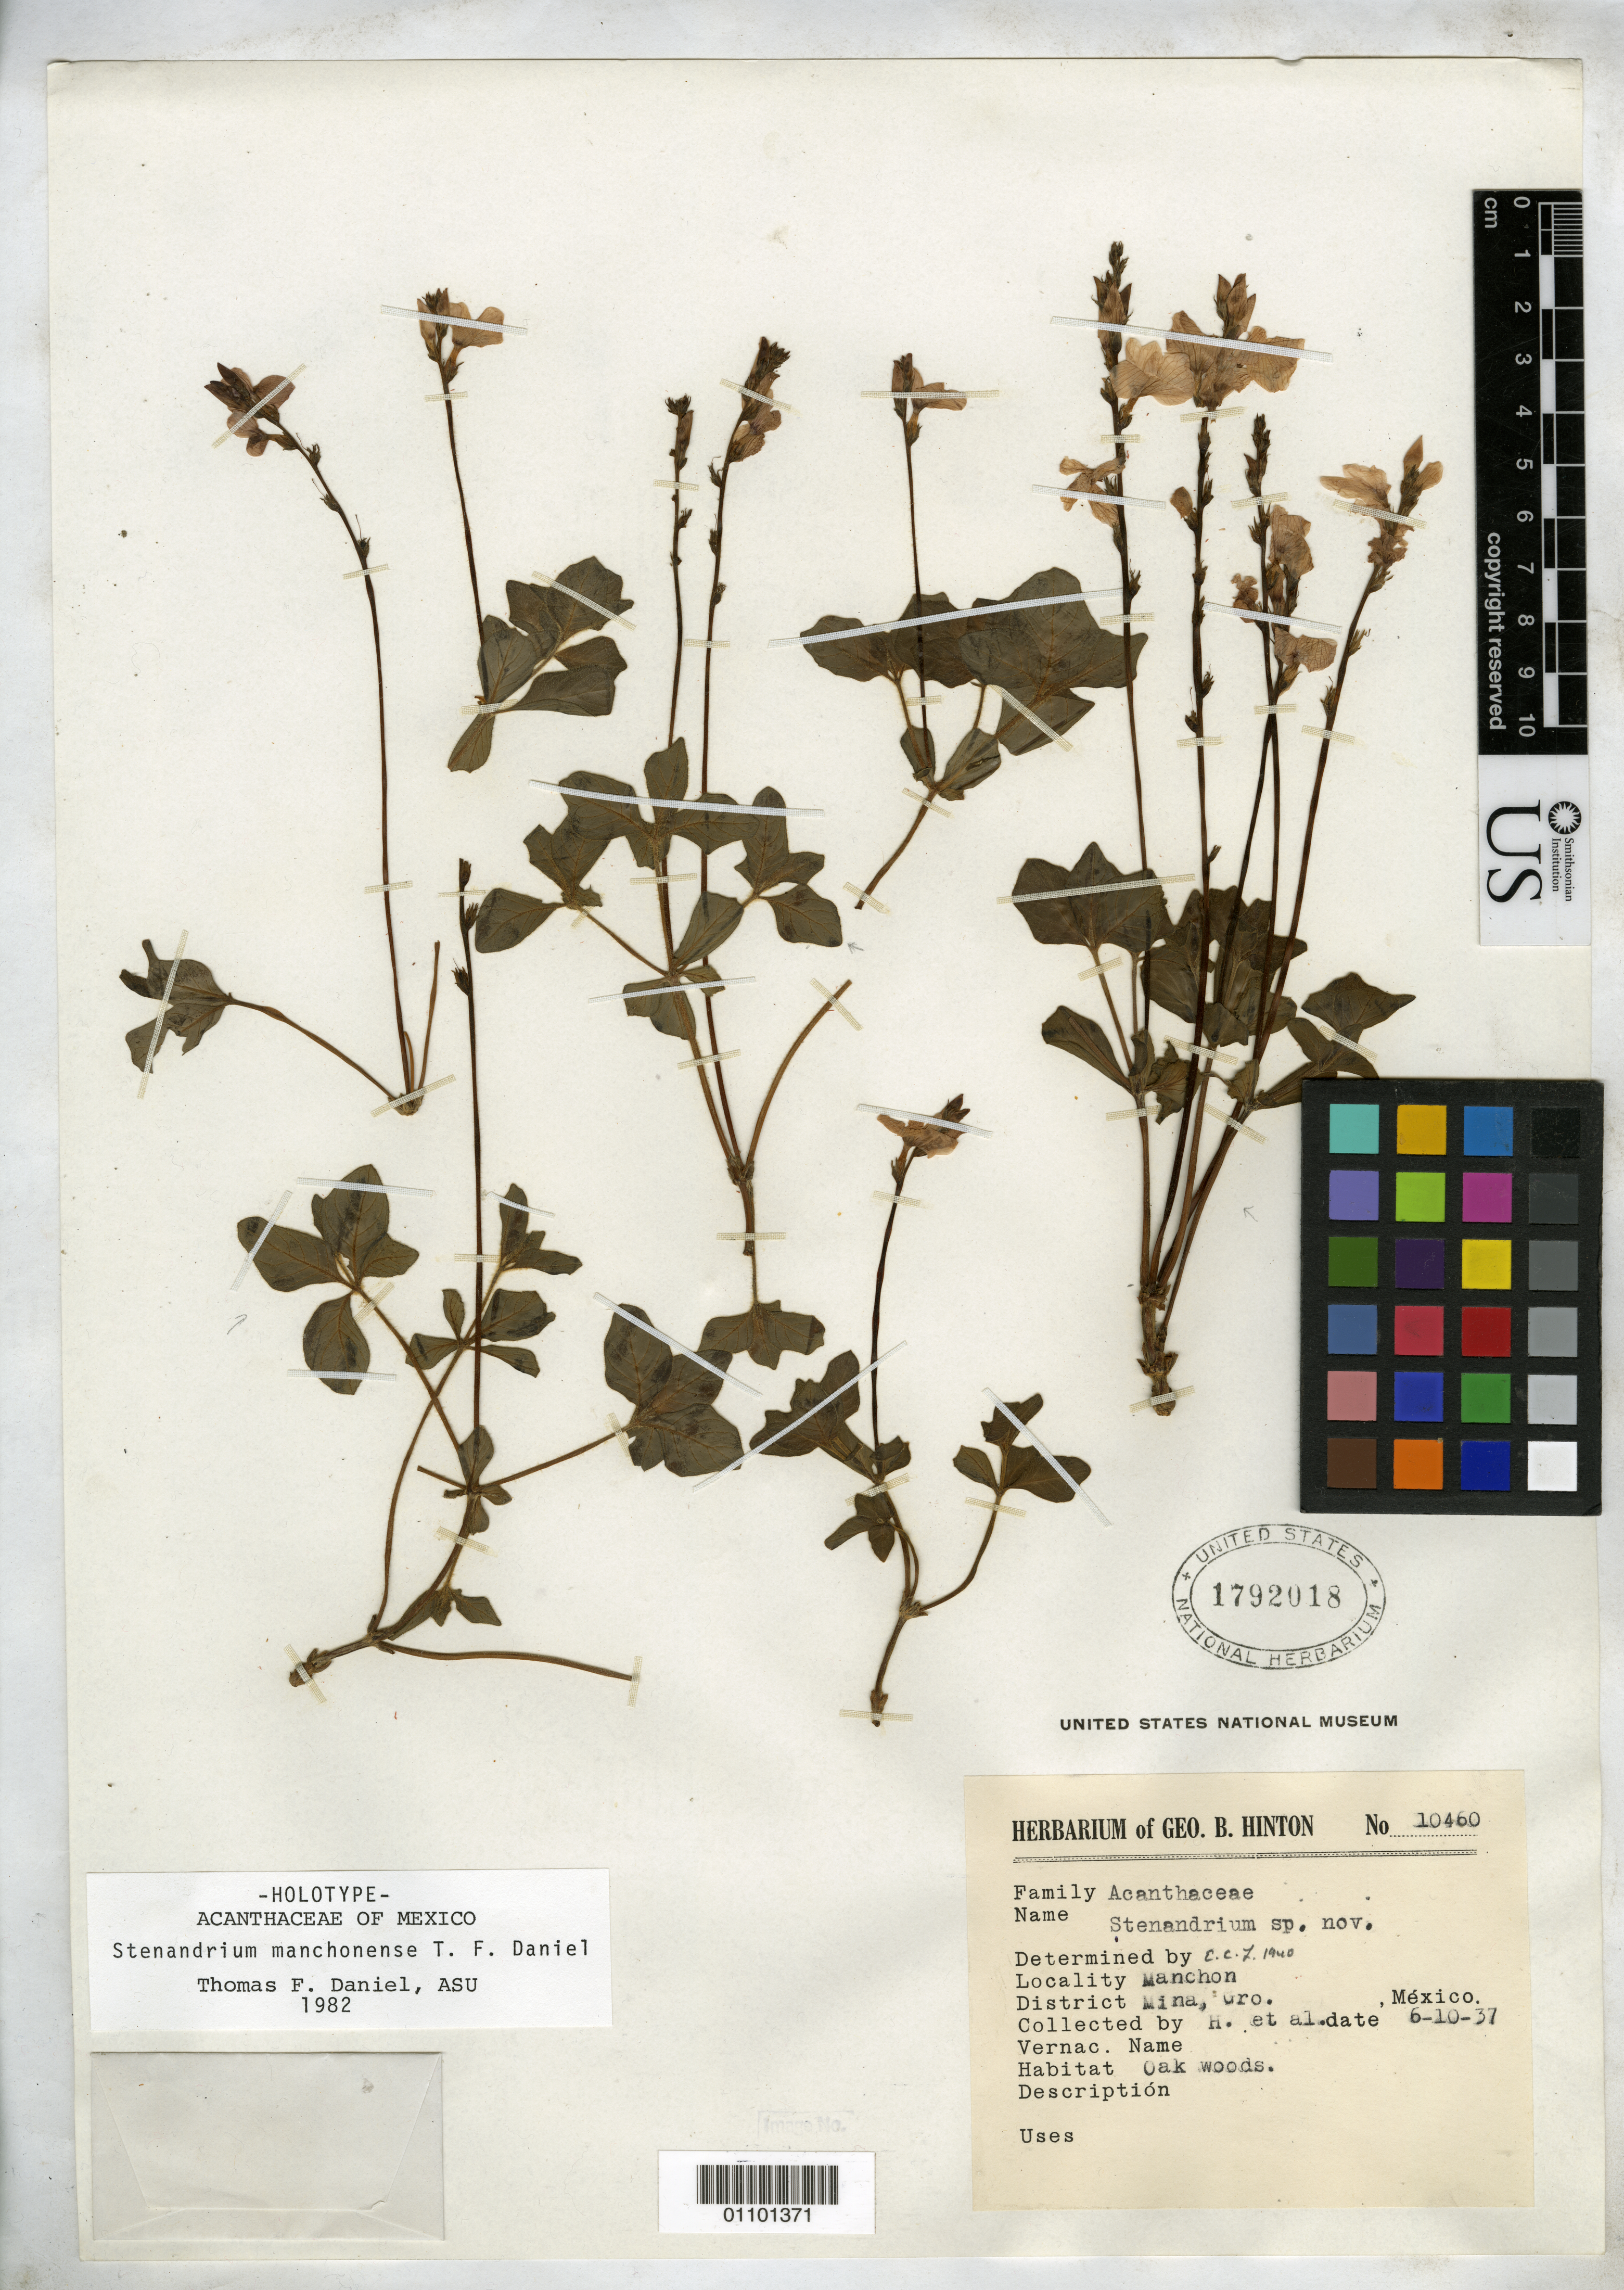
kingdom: Plantae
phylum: Tracheophyta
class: Magnoliopsida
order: Lamiales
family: Acanthaceae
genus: Stenandrium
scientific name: Stenandrium manchonense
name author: T.F. Daniel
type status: Holotype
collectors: G. B. Hinton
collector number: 10460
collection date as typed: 10 Jun 1937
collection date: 1937-06-10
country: Mexico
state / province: Guerrero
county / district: Mina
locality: Manchon.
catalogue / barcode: US 1792018